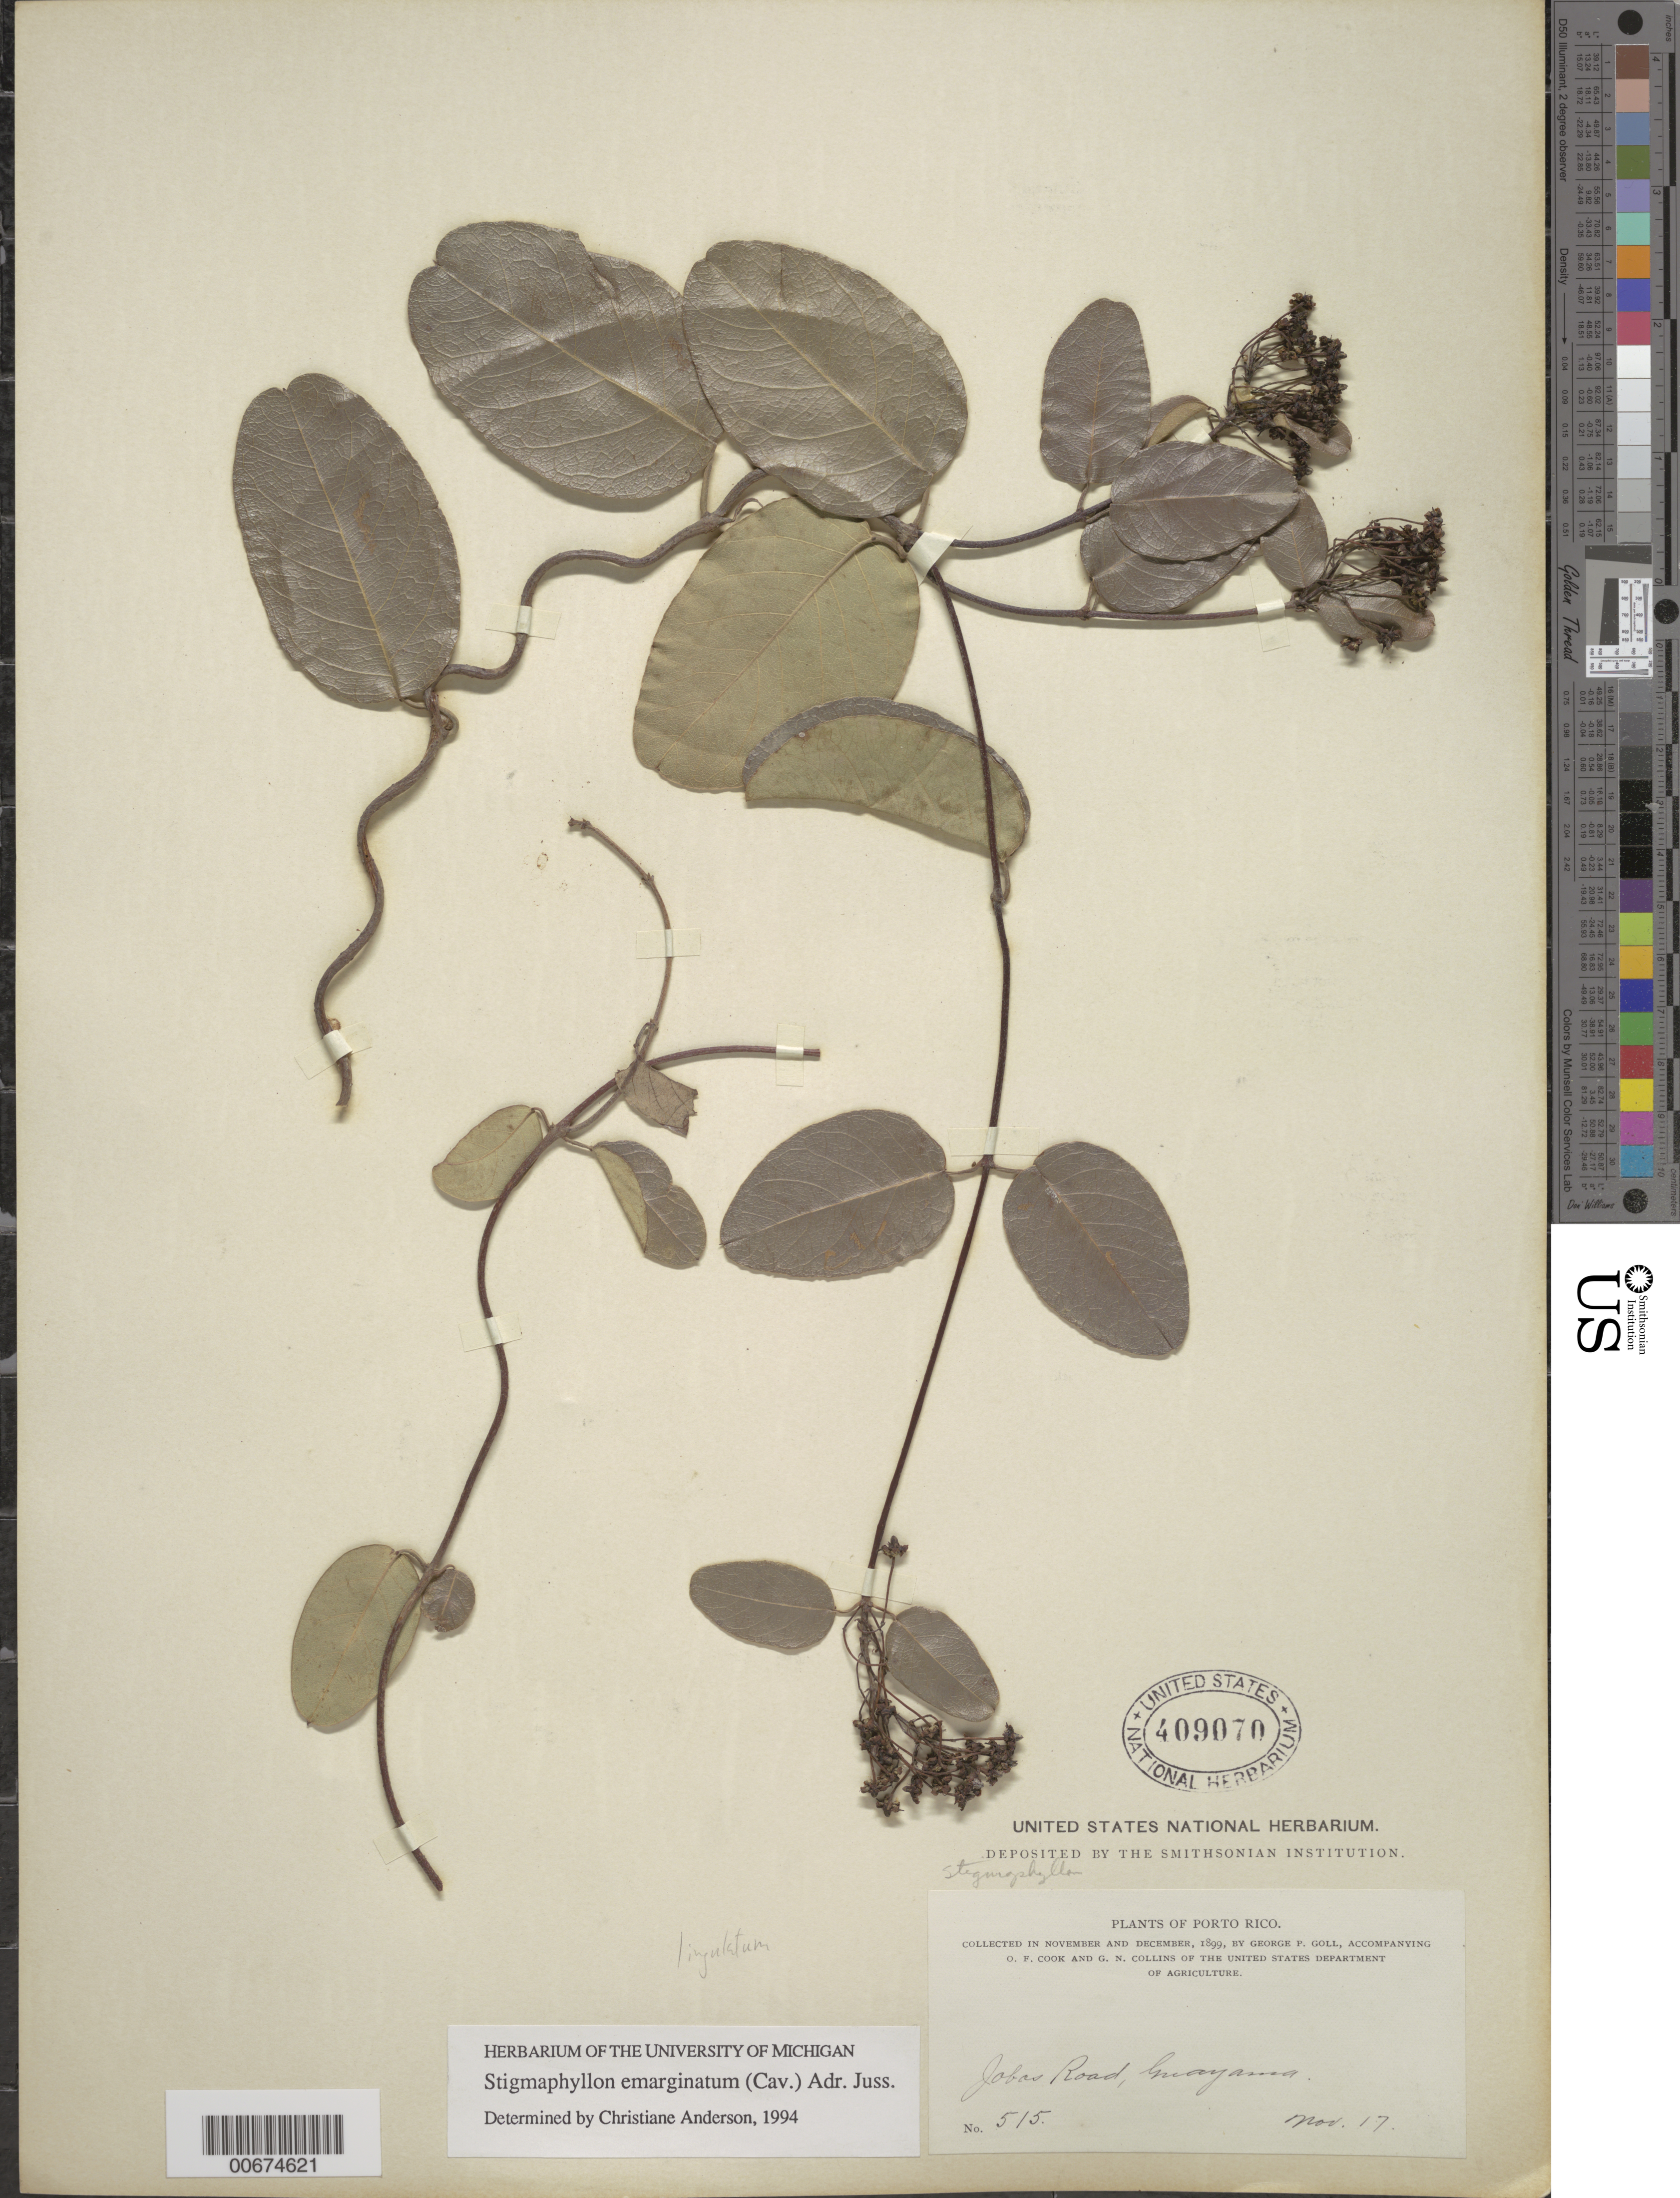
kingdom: Plantae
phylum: Tracheophyta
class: Magnoliopsida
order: Malpighiales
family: Malpighiaceae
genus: Stigmaphyllon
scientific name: Stigmaphyllon emarginatum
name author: (Cav.) A. Juss.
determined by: Anderson, C.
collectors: G. Goll, O. F. Cook & G. N. Collins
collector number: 515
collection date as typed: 17 Nov 1899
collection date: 1899-11-17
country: Puerto Rico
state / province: Guayama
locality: Jobas Road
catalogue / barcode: US 409070